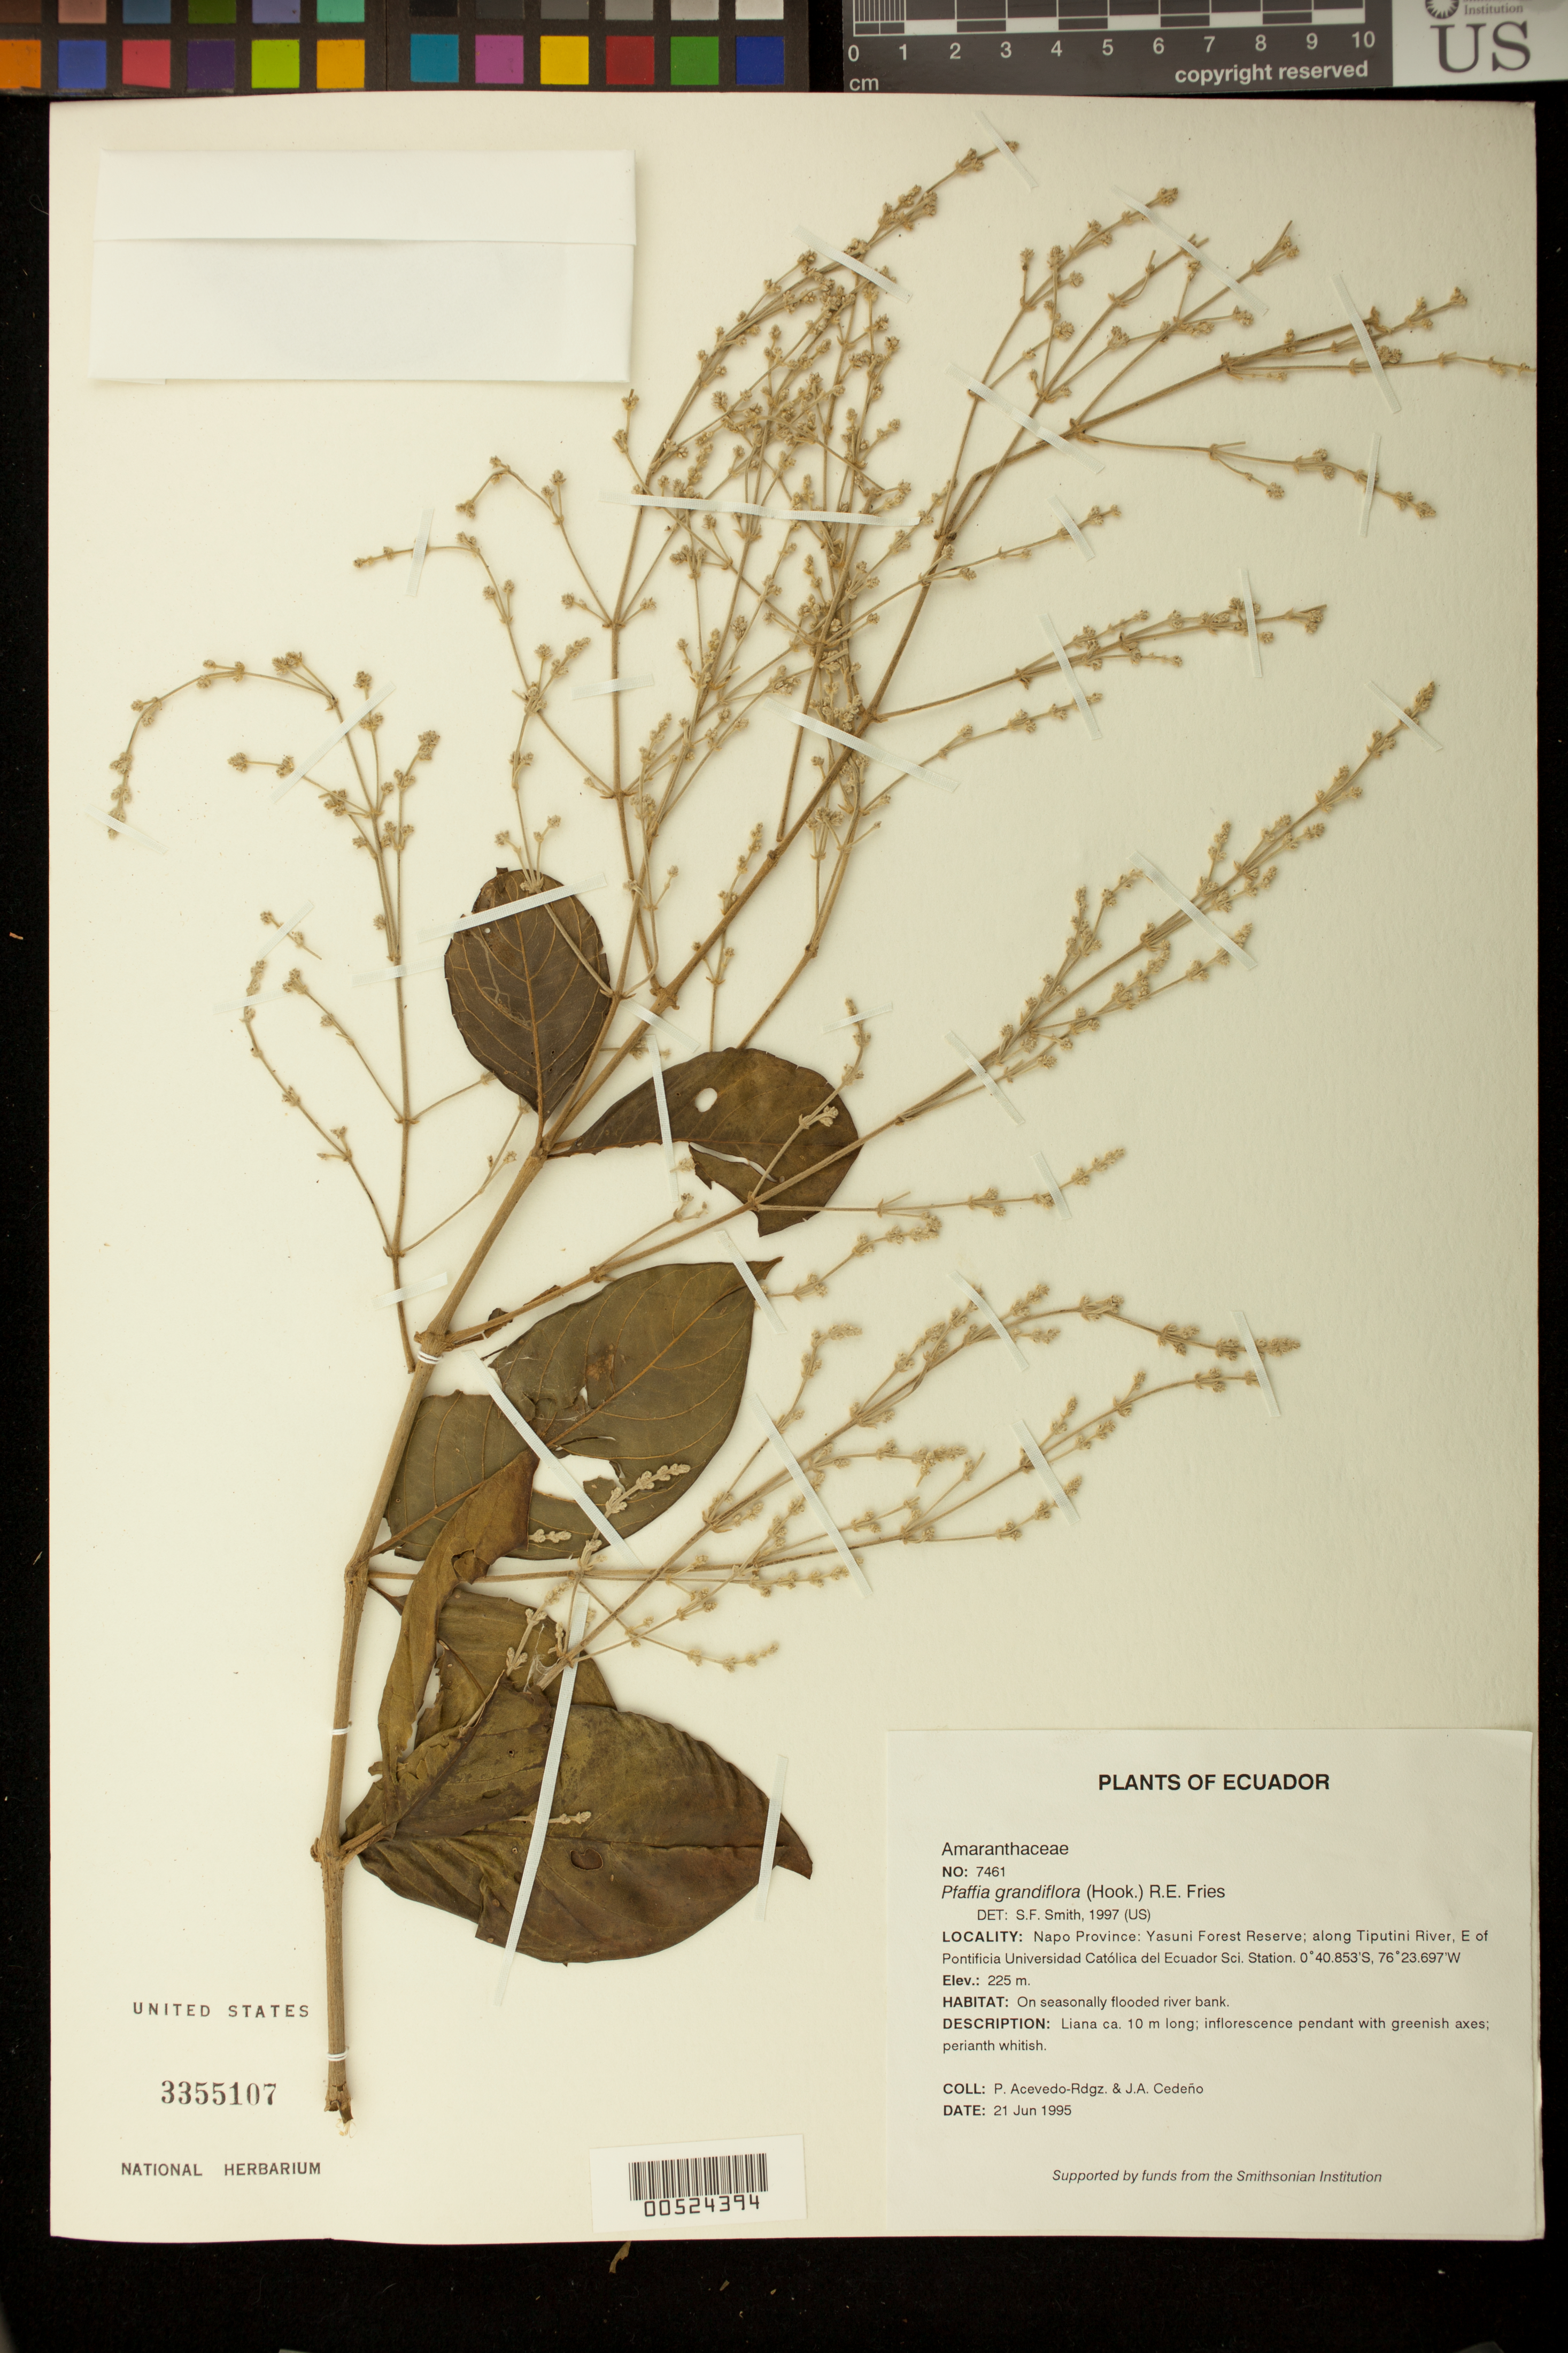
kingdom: Plantae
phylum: Tracheophyta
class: Magnoliopsida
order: Caryophyllales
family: Amaranthaceae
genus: Pedersenia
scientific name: Pedersenia argentata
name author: (Mart.) Holub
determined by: Acevedo-Rodríguez, P., (BOT), Smithsonian Institution - National Museum of Natural History (UNITED STATES)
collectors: P. Acevedo-Rodr. & J. A. Cedeño M.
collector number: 7461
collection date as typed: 21 Jun 1995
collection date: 1995-06-21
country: Ecuador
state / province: Napo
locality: Napo Province: Yasuni Forest Reserve; along Tiputini River, E of Pontificia Universidad Católica del Ecuador Sci. Station.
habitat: On seasonally flooded river bank.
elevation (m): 225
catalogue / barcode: US 3355107